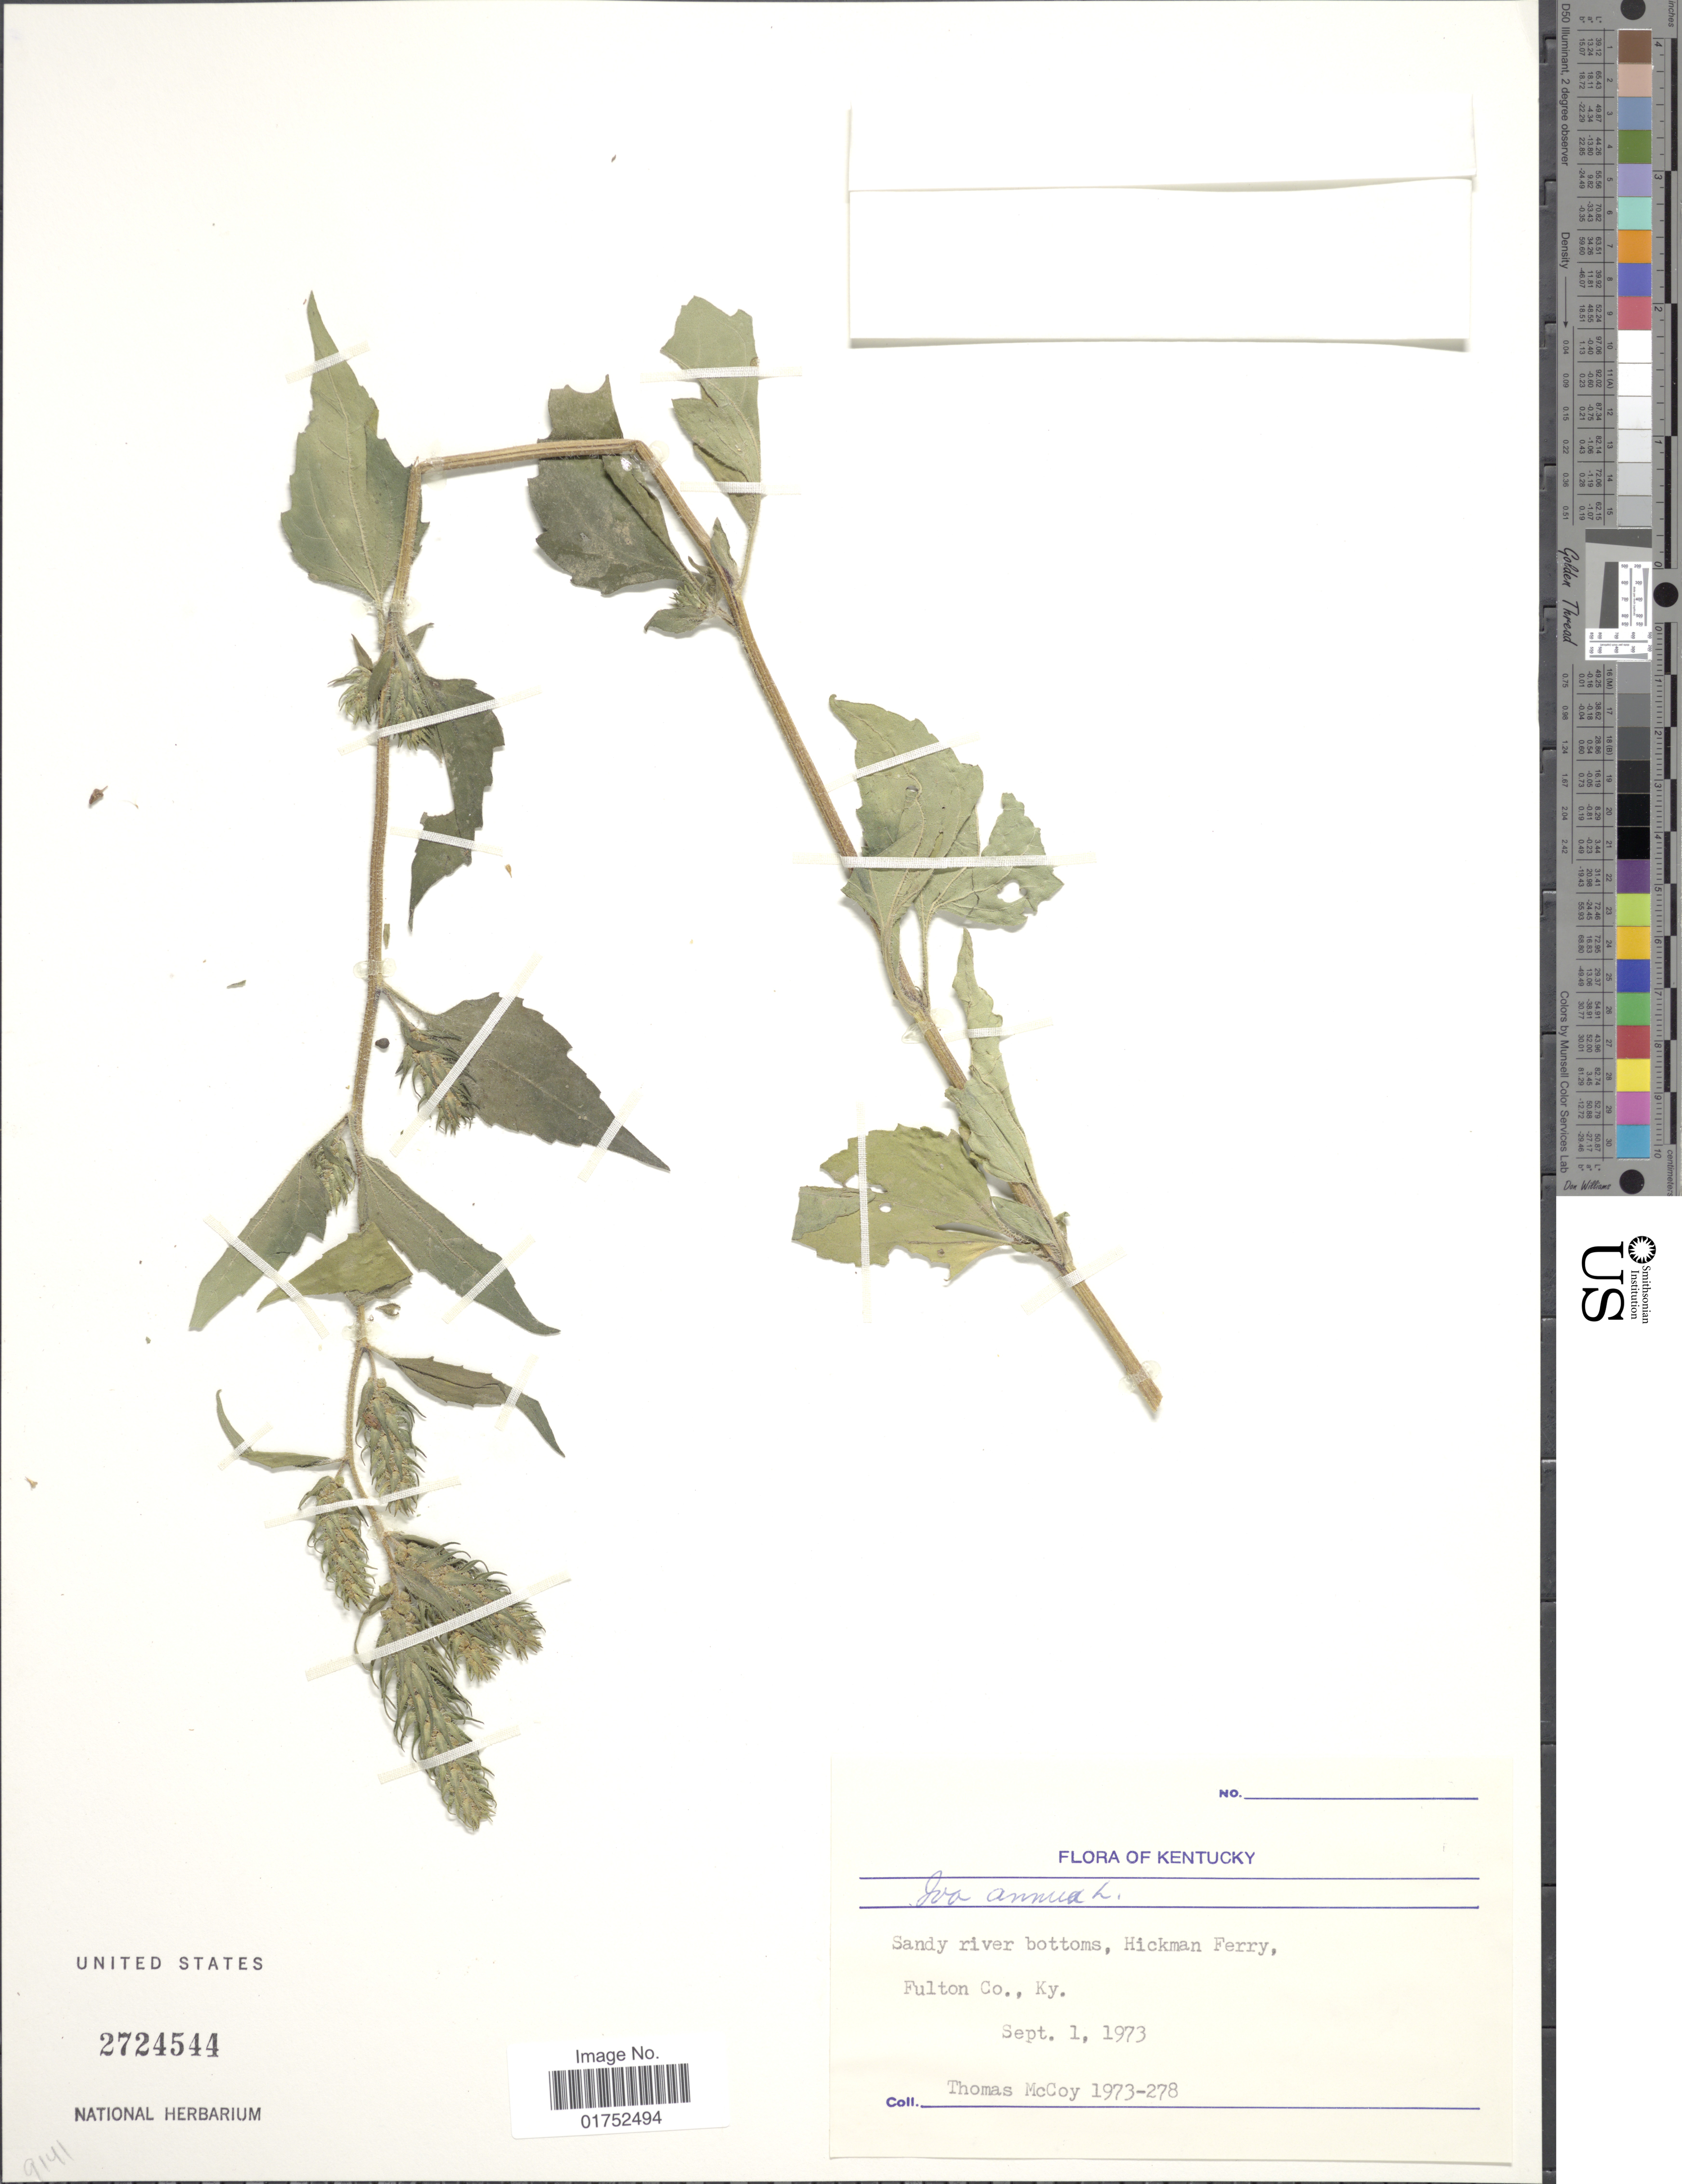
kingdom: Plantae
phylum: Tracheophyta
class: Magnoliopsida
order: Asterales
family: Asteraceae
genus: Iva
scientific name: Iva annua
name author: L.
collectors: T. N. McCoy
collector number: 1973-278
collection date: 1973-09-01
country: United States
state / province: Kentucky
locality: Hickman Ferry, Fulton Co., Ky.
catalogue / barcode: US 2724544